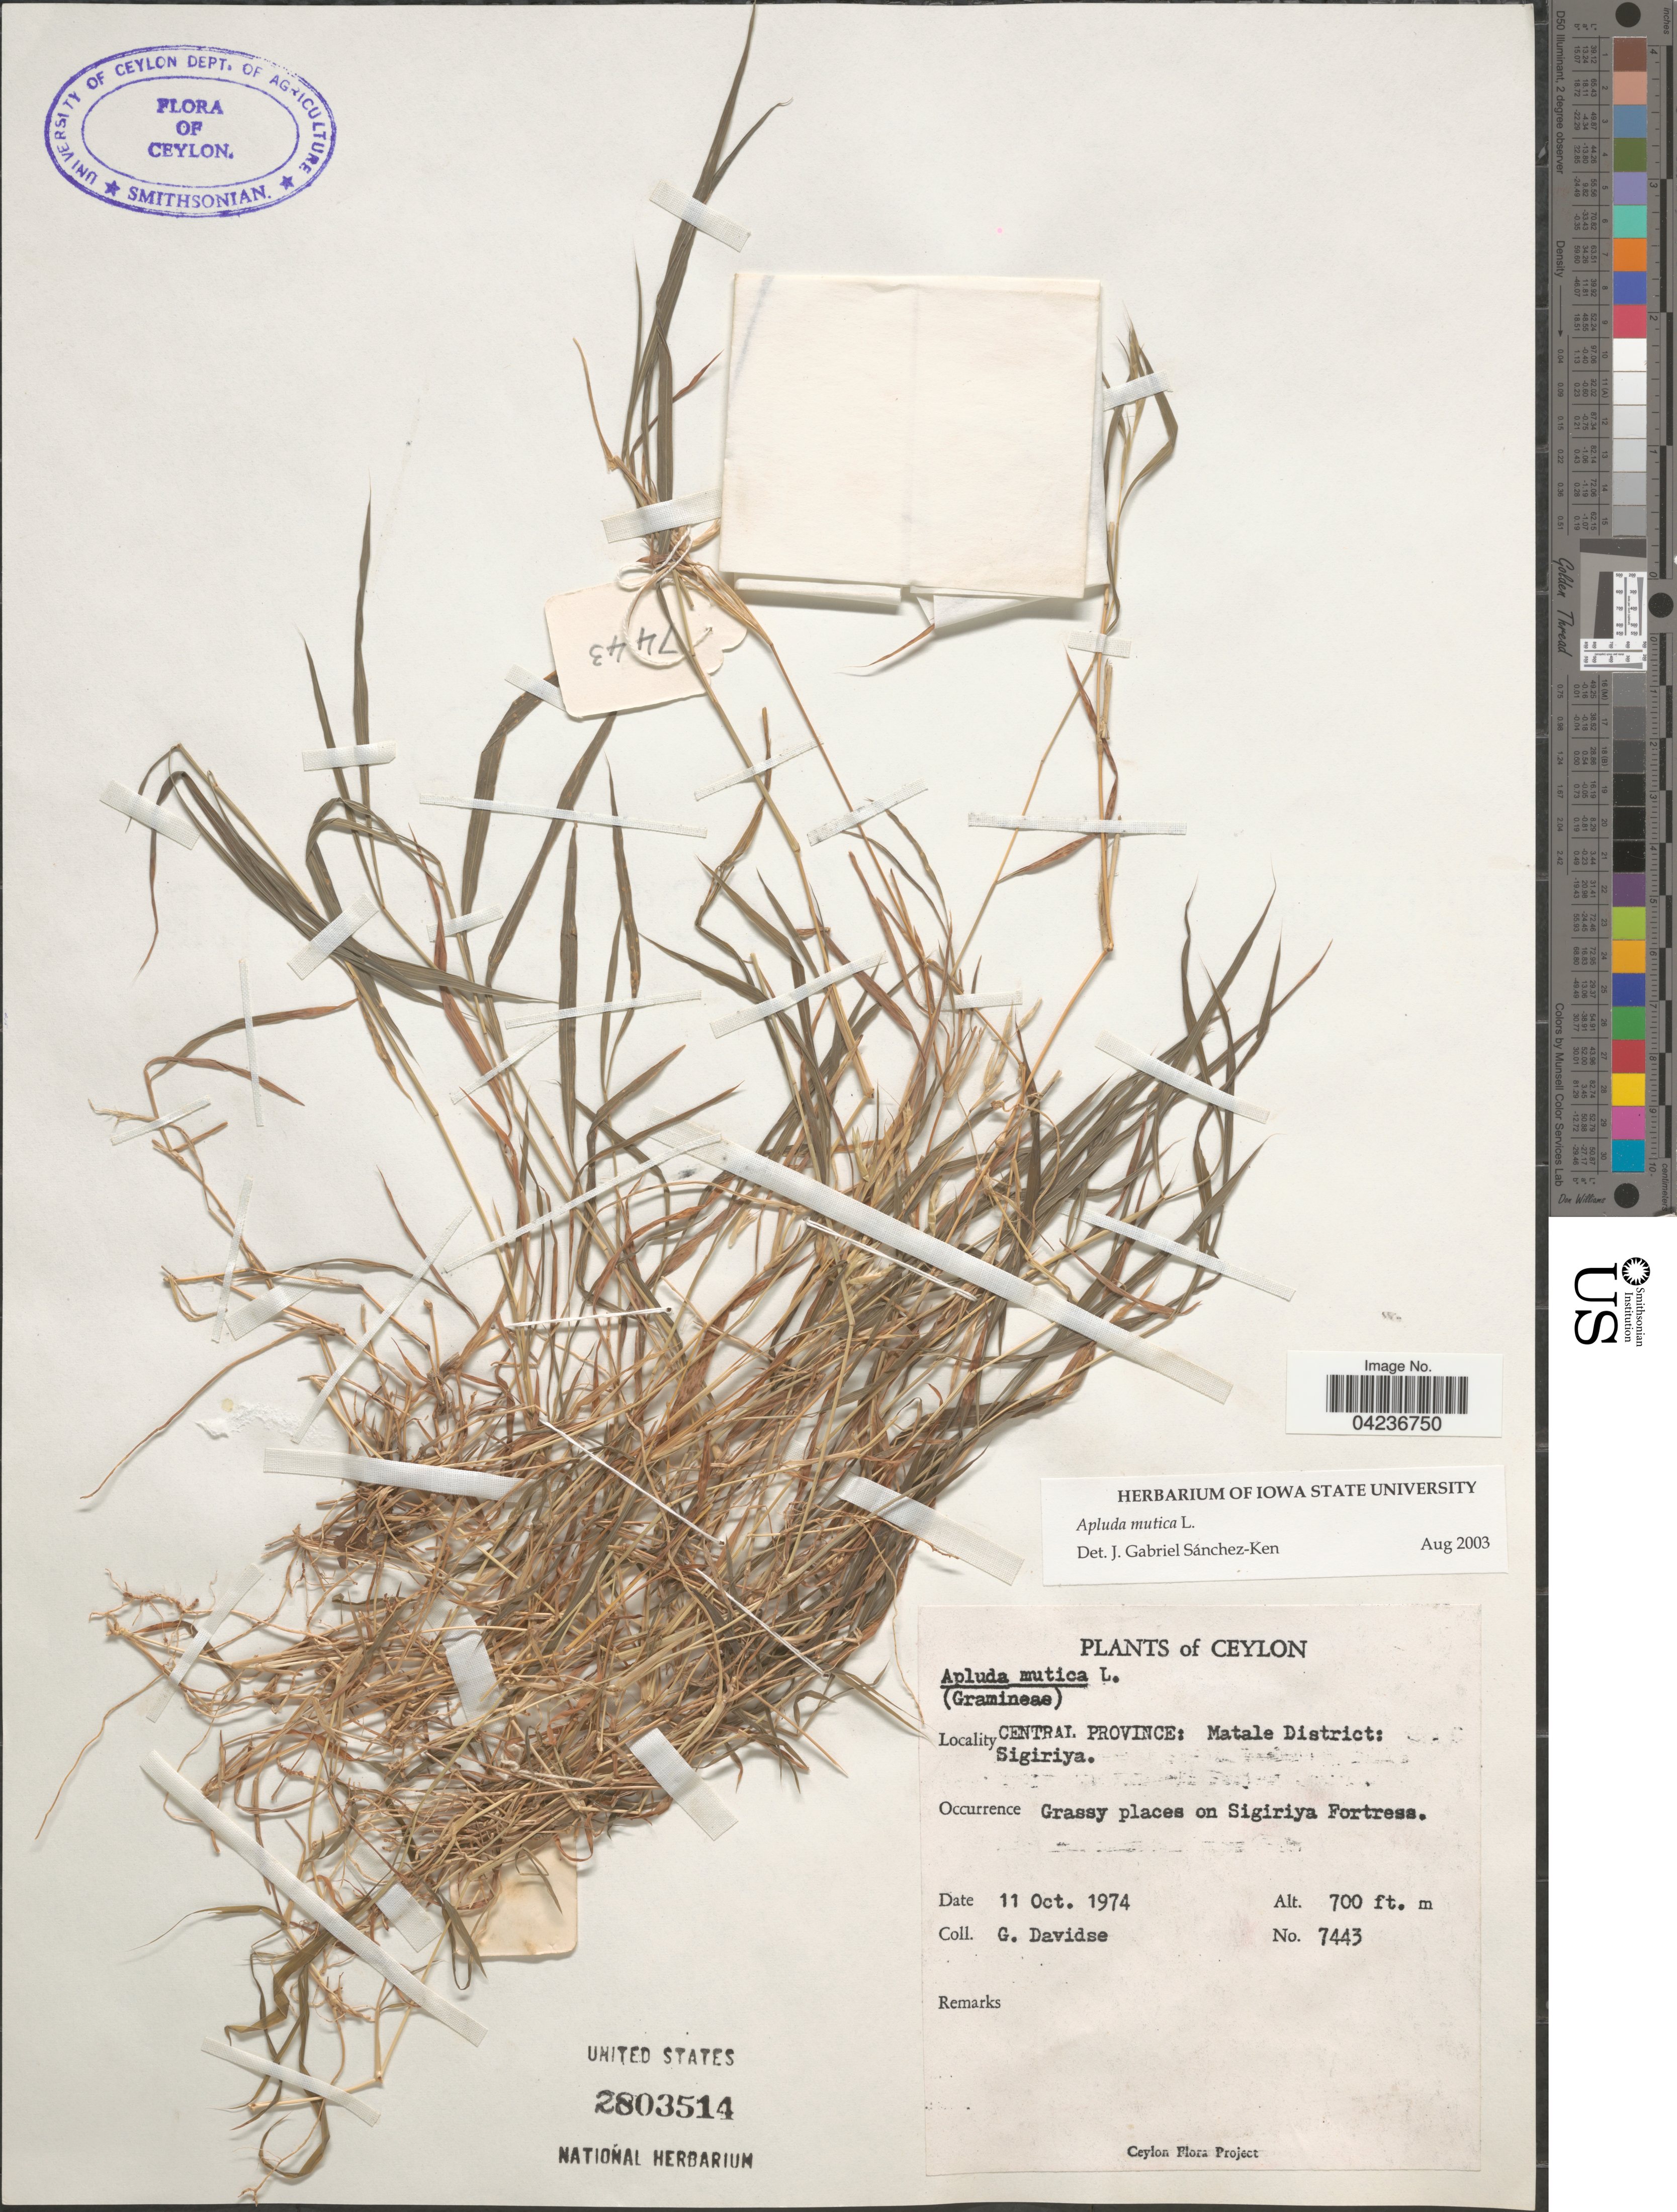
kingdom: Plantae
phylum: Tracheophyta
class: Liliopsida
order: Poales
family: Poaceae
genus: Apluda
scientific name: Apluda mutica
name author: L.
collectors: G. Davidse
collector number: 7443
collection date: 1974-10-11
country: Sri Lanka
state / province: Central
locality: Ceylon. Matale District: Sigiriya. On Sigiriya Fortress.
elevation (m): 213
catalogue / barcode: US 2803514